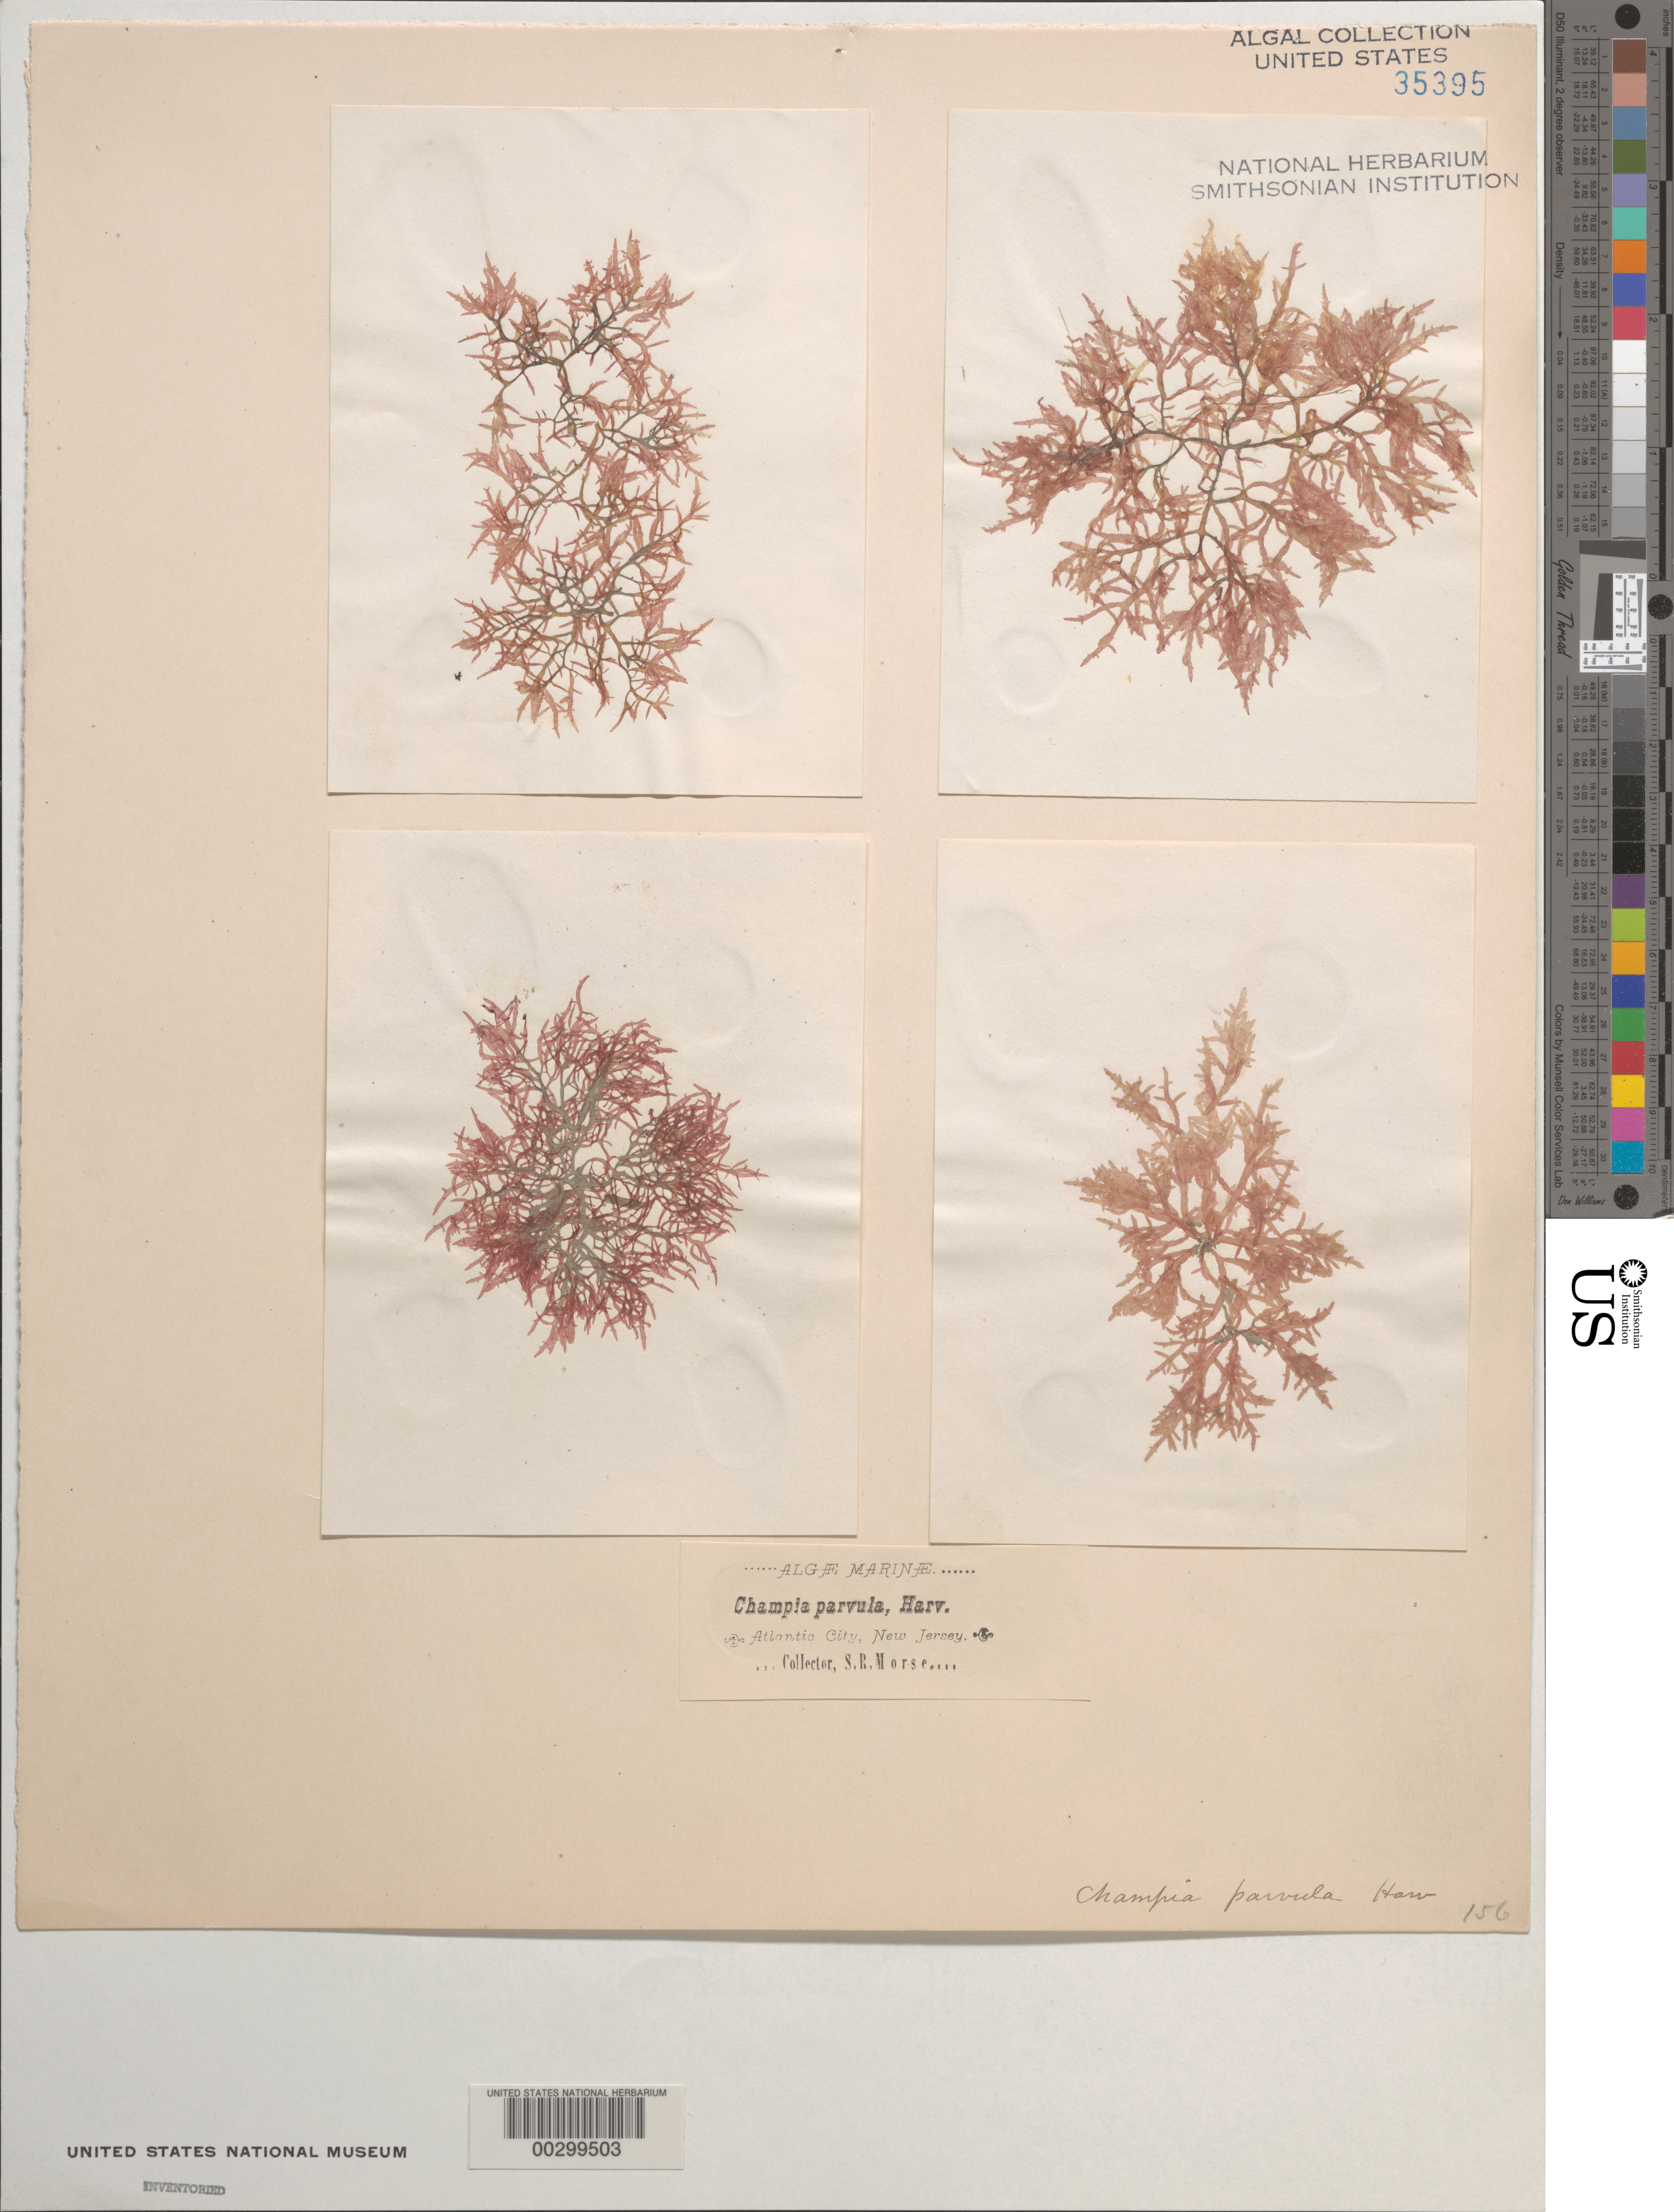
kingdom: Plantae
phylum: Rhodophyta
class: Florideophyceae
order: Rhodymeniales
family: Champiaceae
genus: Champia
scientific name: Champia parvula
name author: (C. Agardh) Harv.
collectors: S. Morse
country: United States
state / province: New Jersey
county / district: Atlantic County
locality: Atlantic City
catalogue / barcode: US 35395